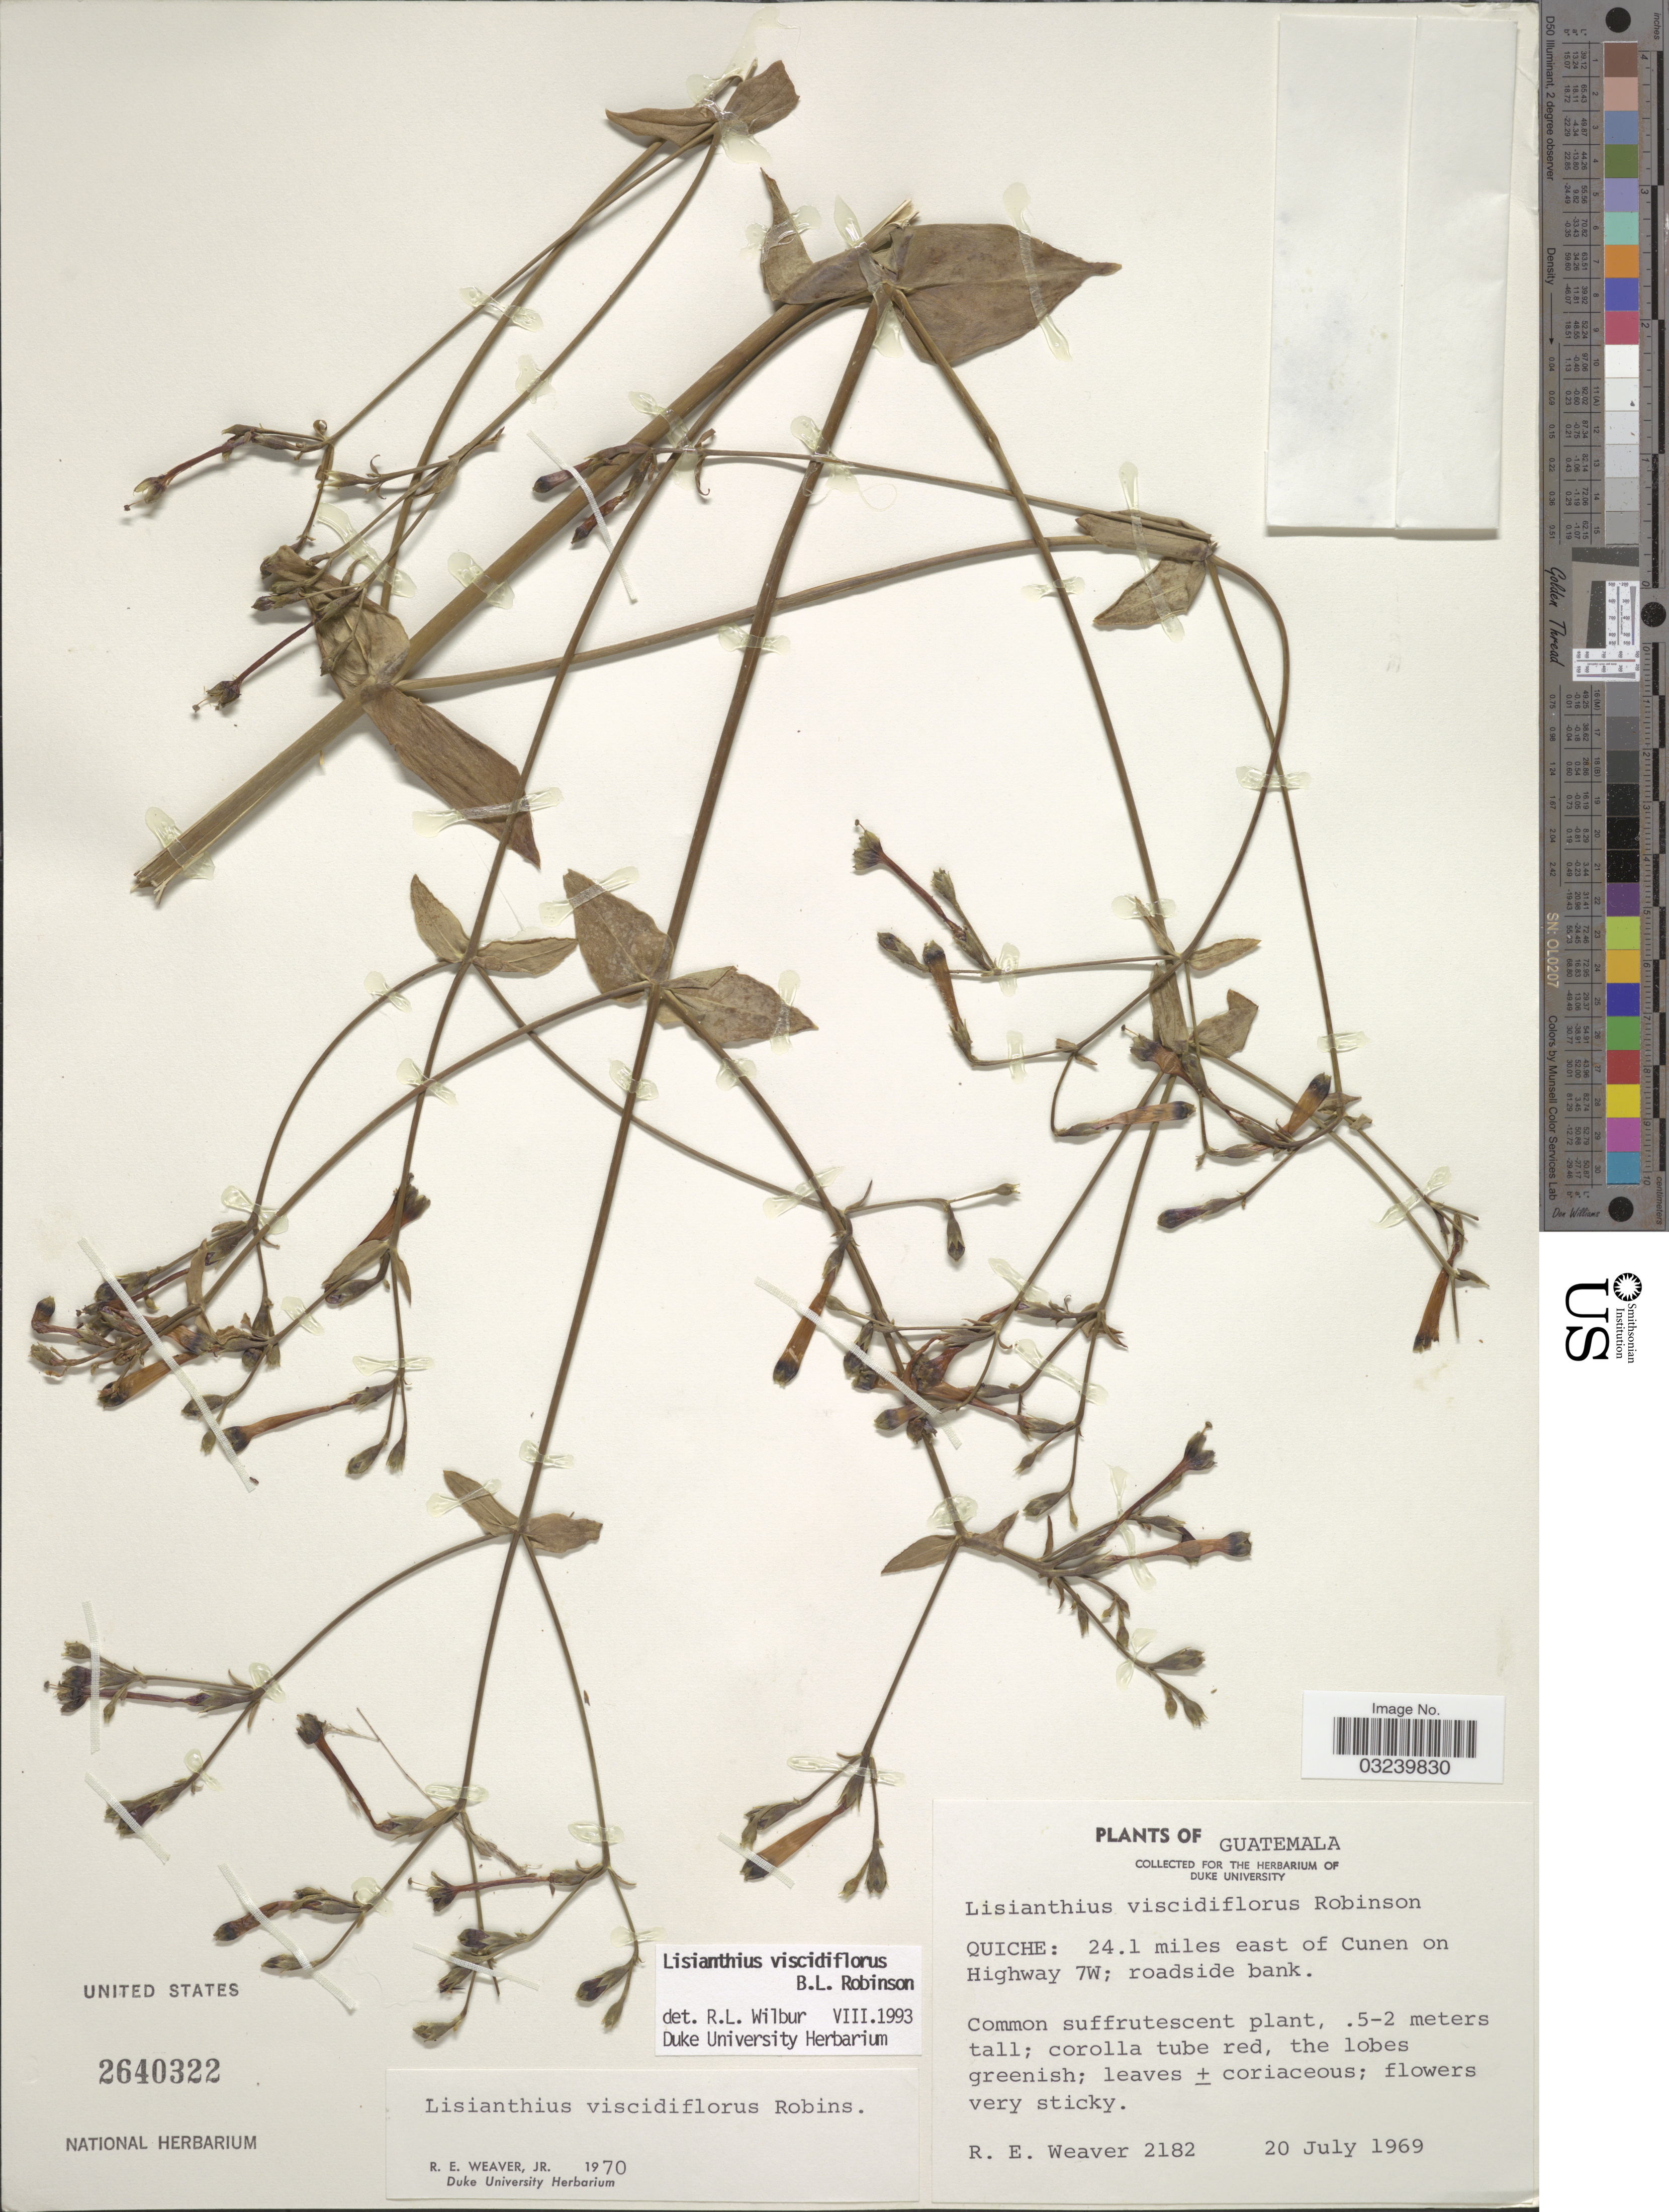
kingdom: Plantae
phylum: Tracheophyta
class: Magnoliopsida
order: Gentianales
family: Gentianaceae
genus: Lisianthius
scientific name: Lisianthius viscidiflorus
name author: B.L. Rob.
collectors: R. E. Weaver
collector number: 2182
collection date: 1969-07-20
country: Guatemala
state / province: El Quiché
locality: Quiche: 24.1 miles east of Cunen on Highway 7W; roadside bank.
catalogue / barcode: US 2640322